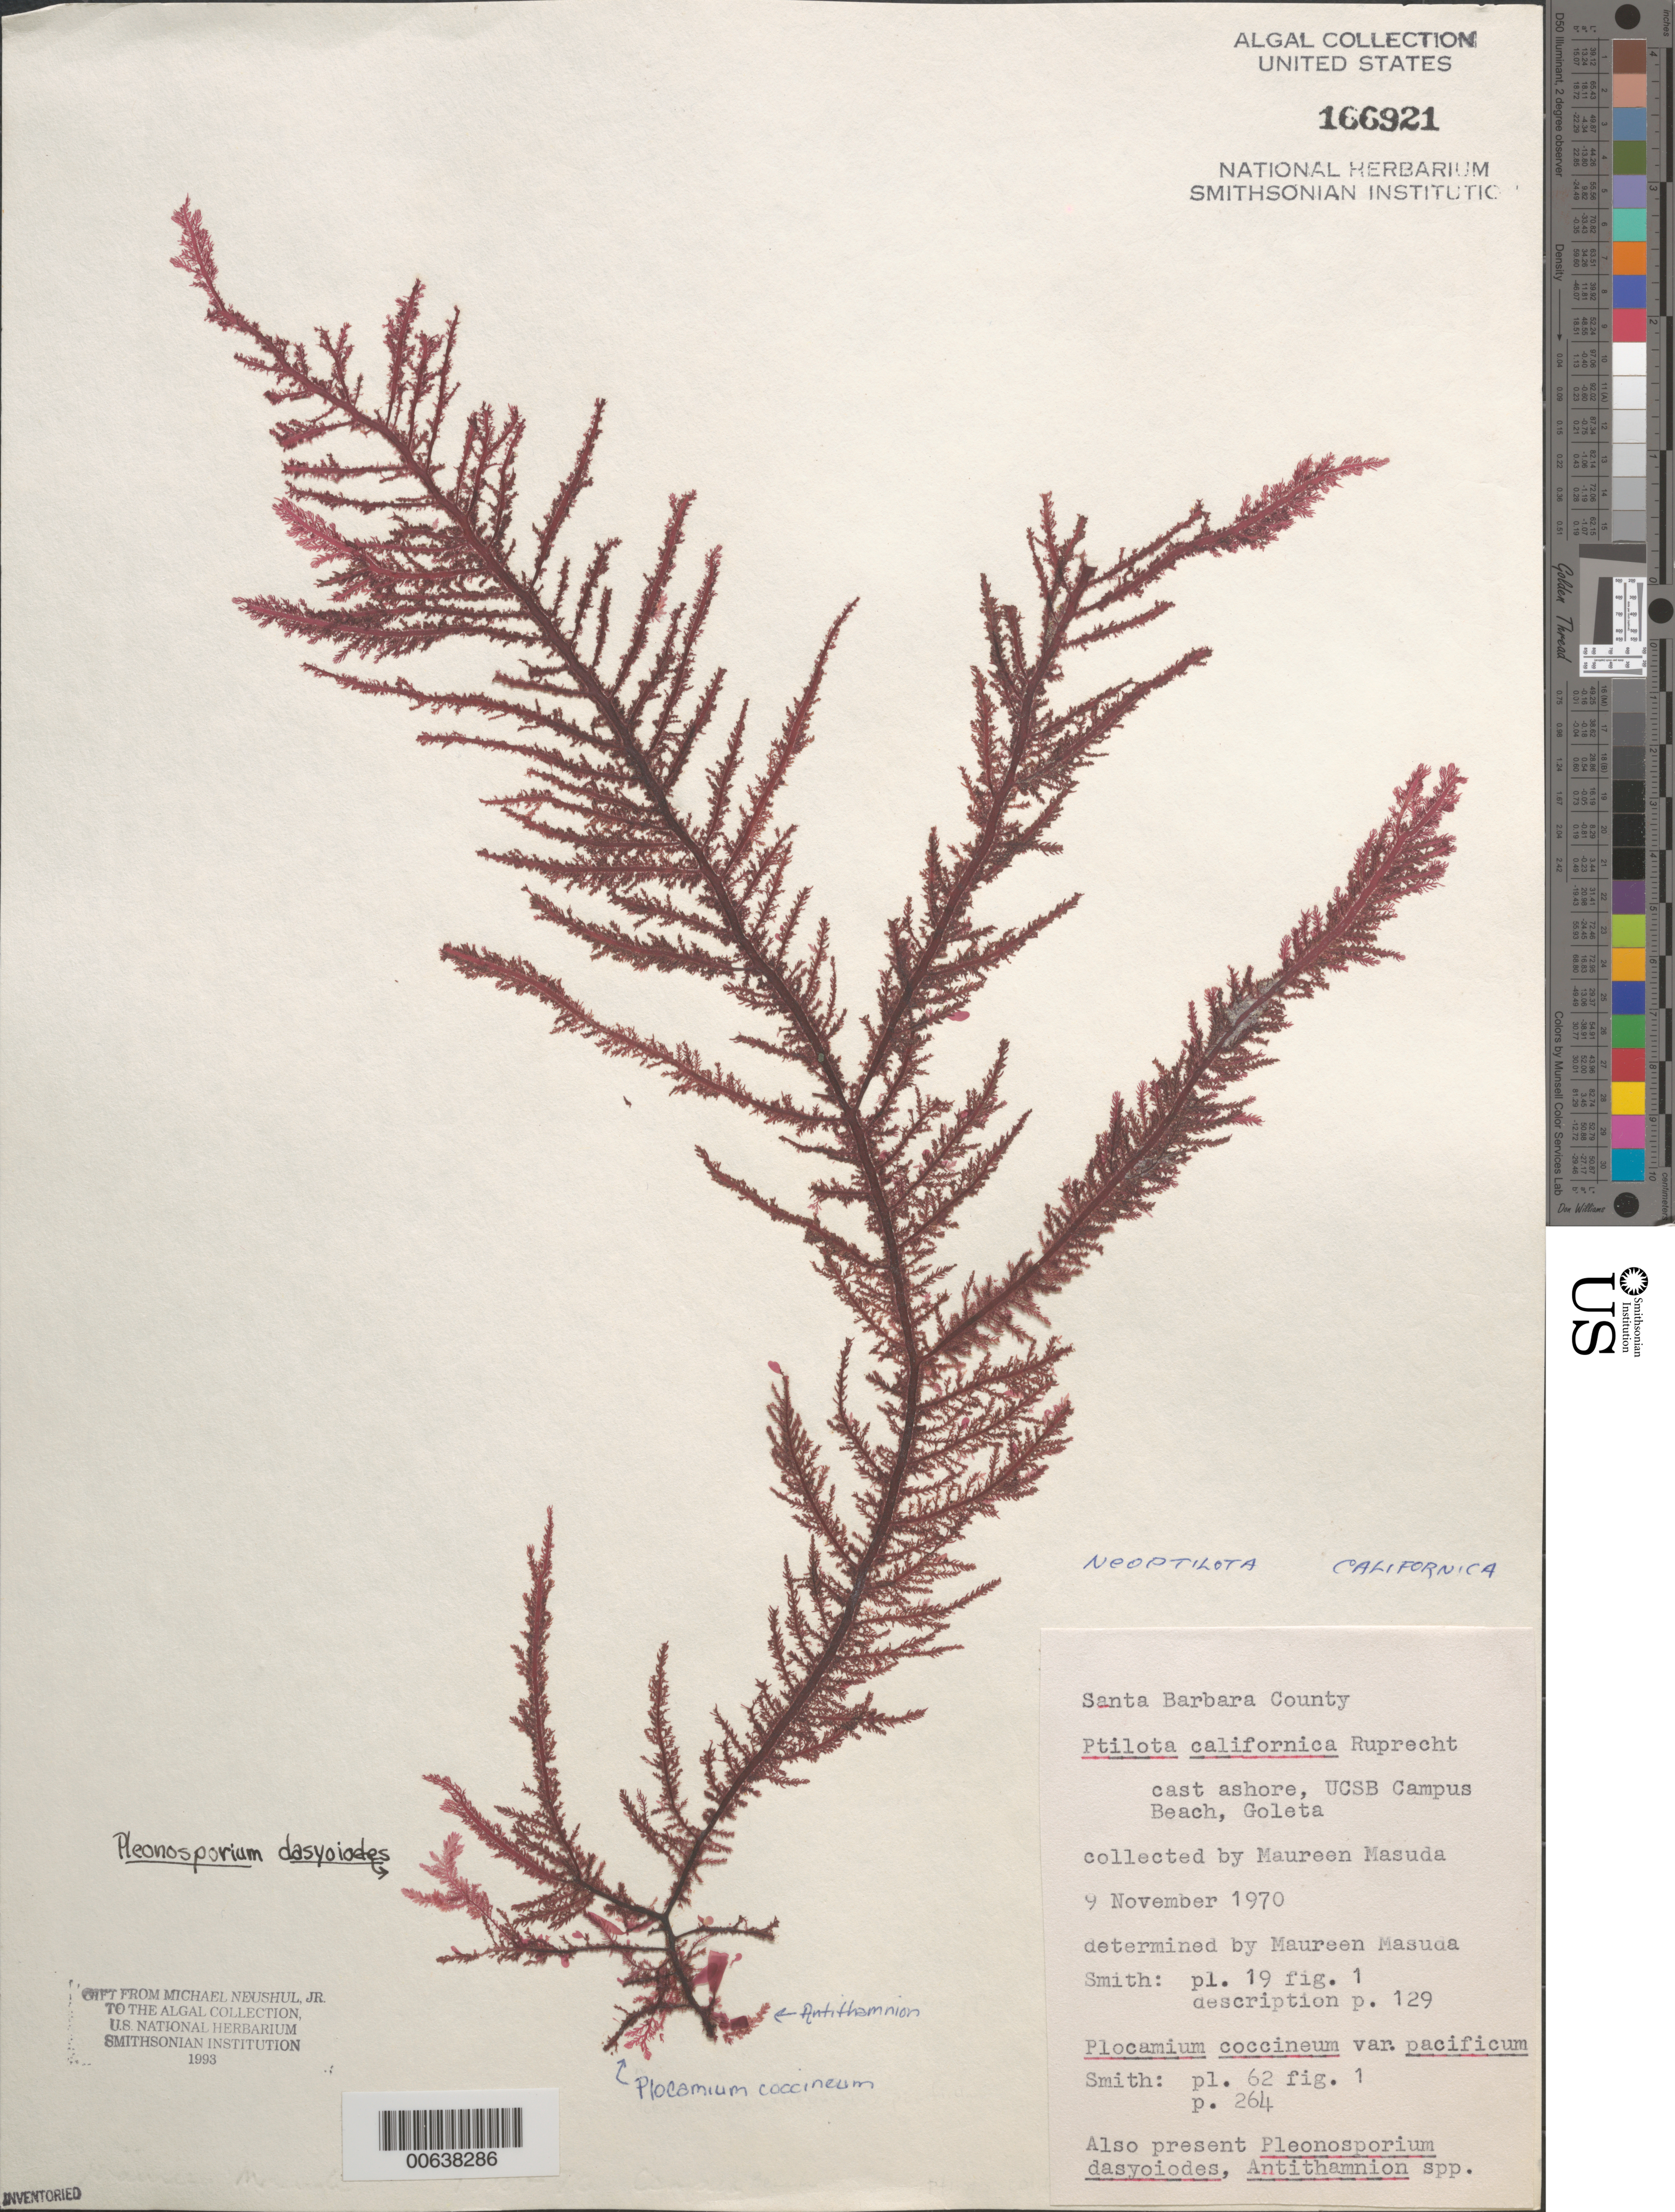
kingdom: Plantae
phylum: Rhodophyta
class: Florideophyceae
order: Ceramiales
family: Wrangeliaceae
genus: Ptilota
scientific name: Ptilota densa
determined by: Algae name updating Project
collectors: M. Masuda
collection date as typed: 09 Nov 1970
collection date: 1970-11-09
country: United States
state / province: California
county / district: Santa Barbara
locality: Campus Beach, Goleta, University of California at Santa Barbara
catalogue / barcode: US 166921